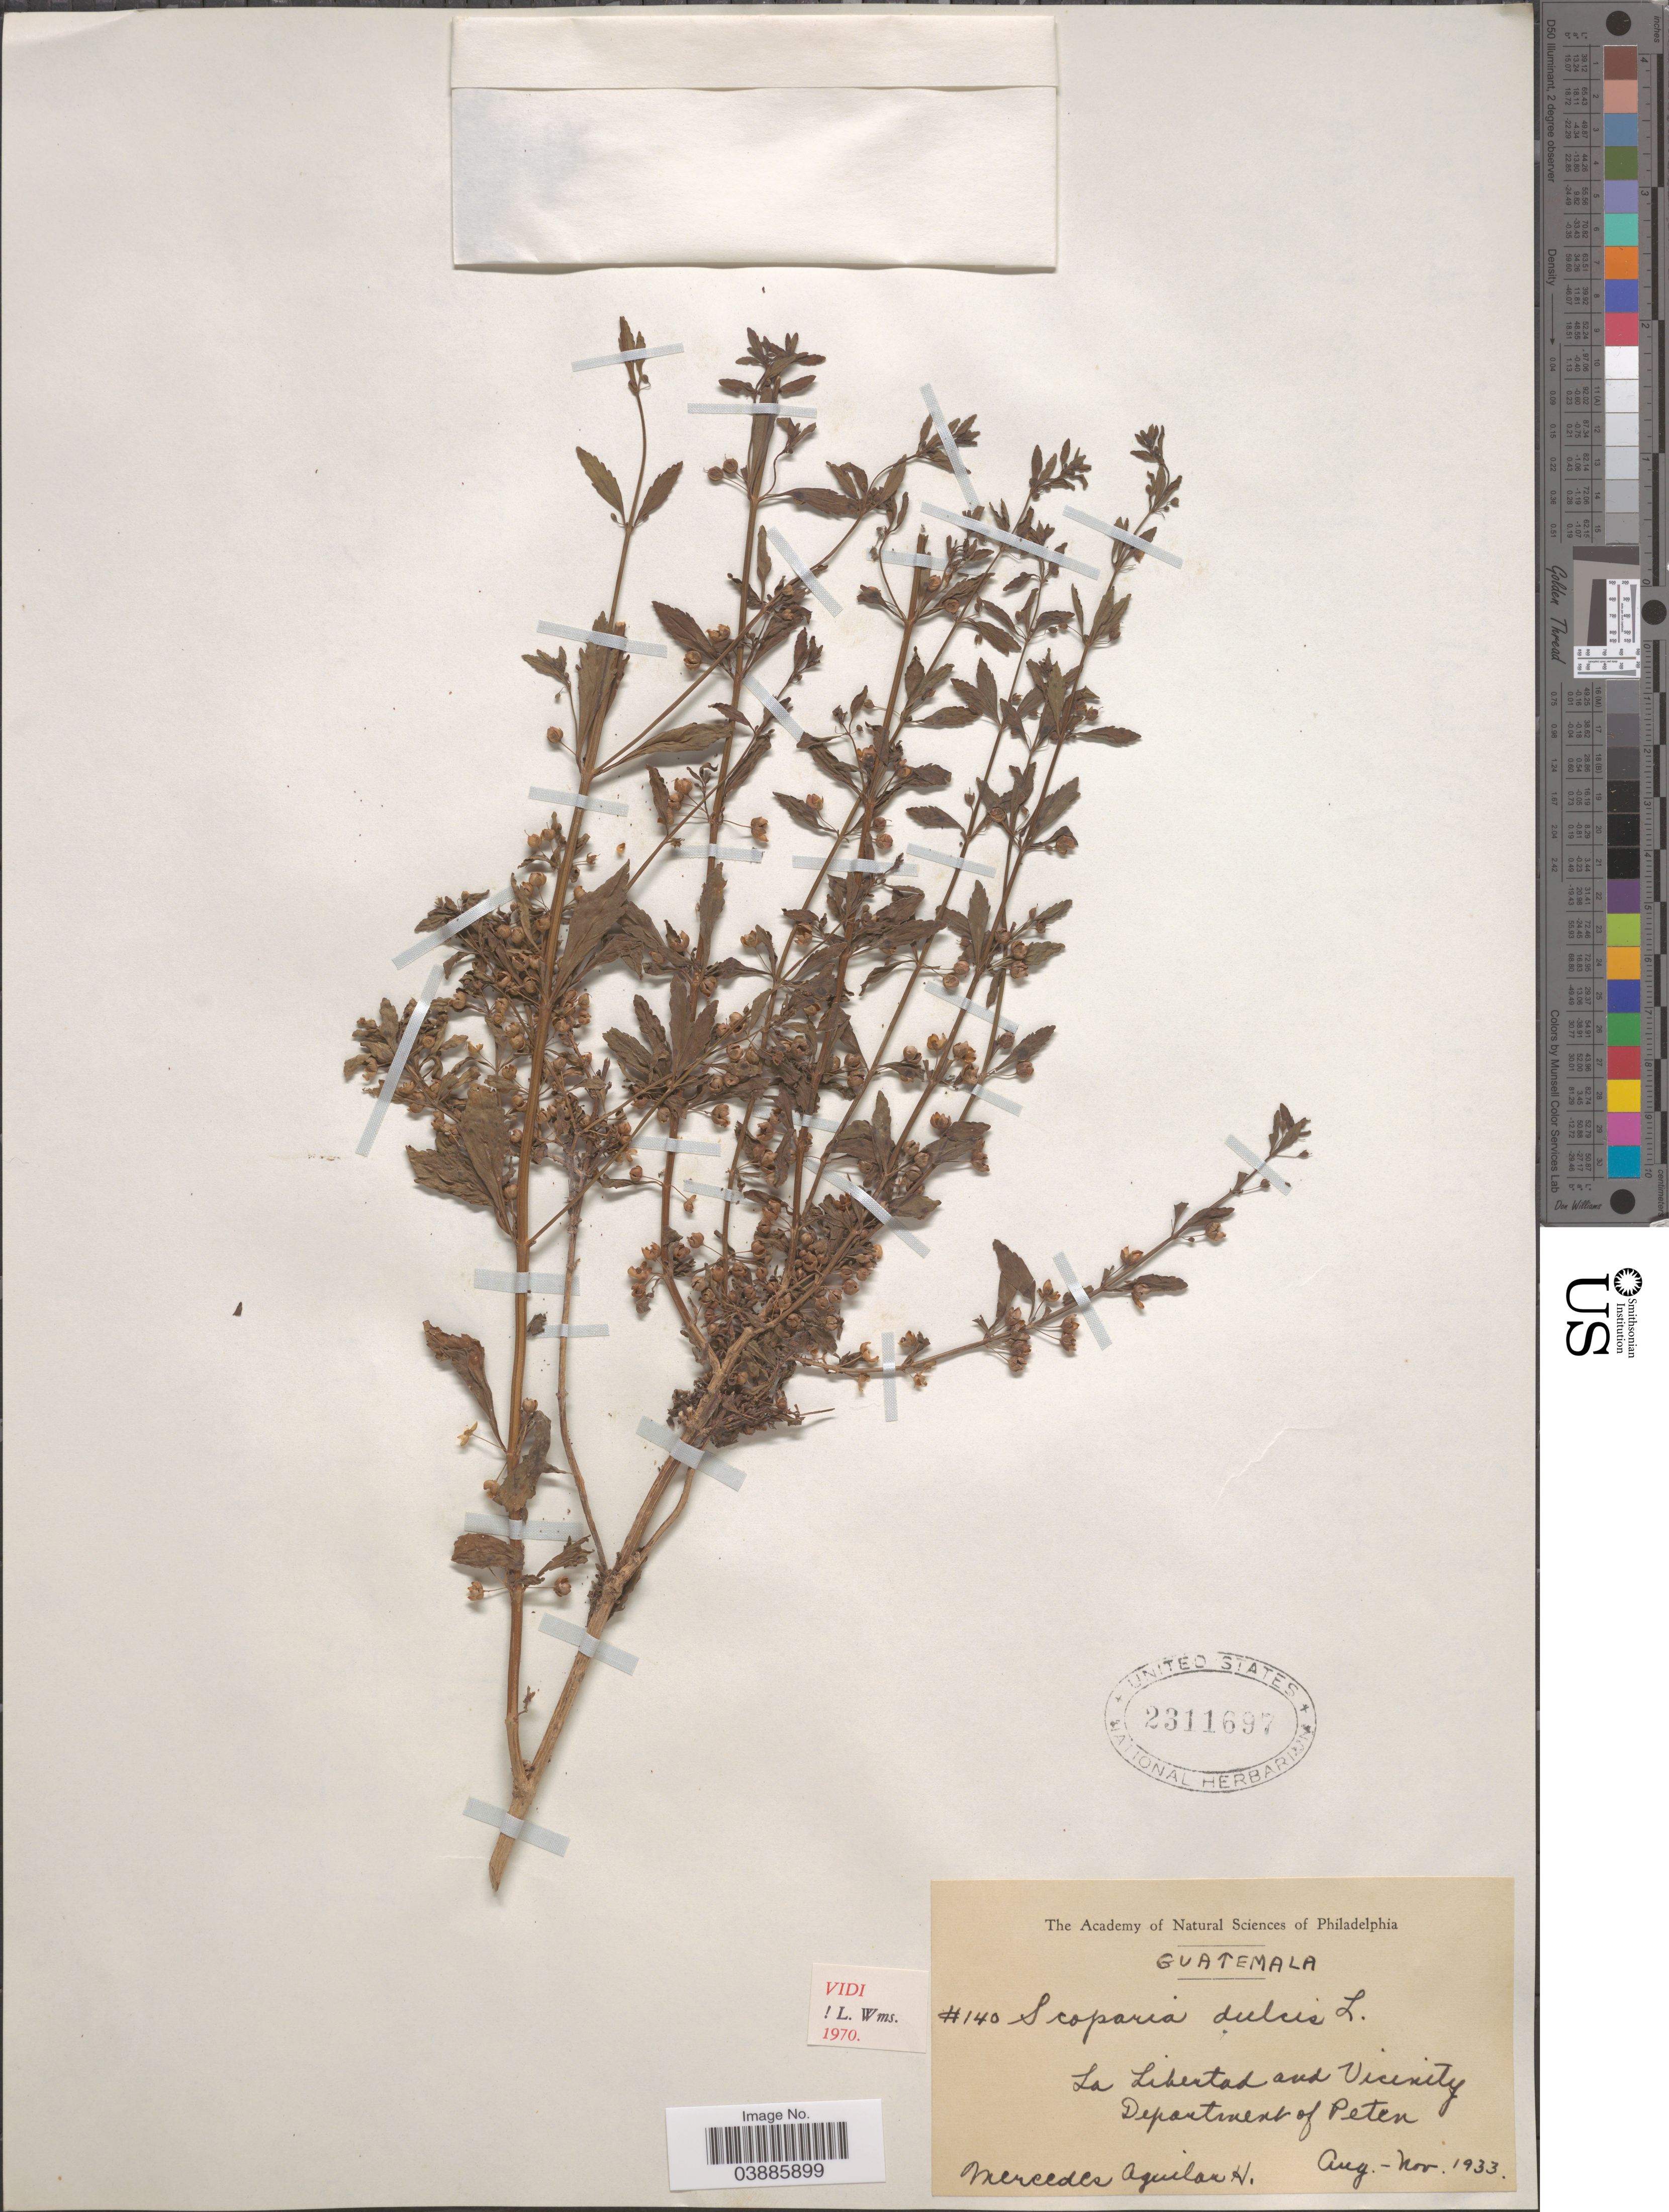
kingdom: Plantae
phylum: Tracheophyta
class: Magnoliopsida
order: Lamiales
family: Plantaginaceae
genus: Scoparia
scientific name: Scoparia dulcis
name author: L.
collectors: M. Aguilar H.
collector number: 140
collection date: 1933-08/1933-11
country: Guatemala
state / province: El Peten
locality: La Libertad and vicinity. Department of Peten.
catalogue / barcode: US 2311697